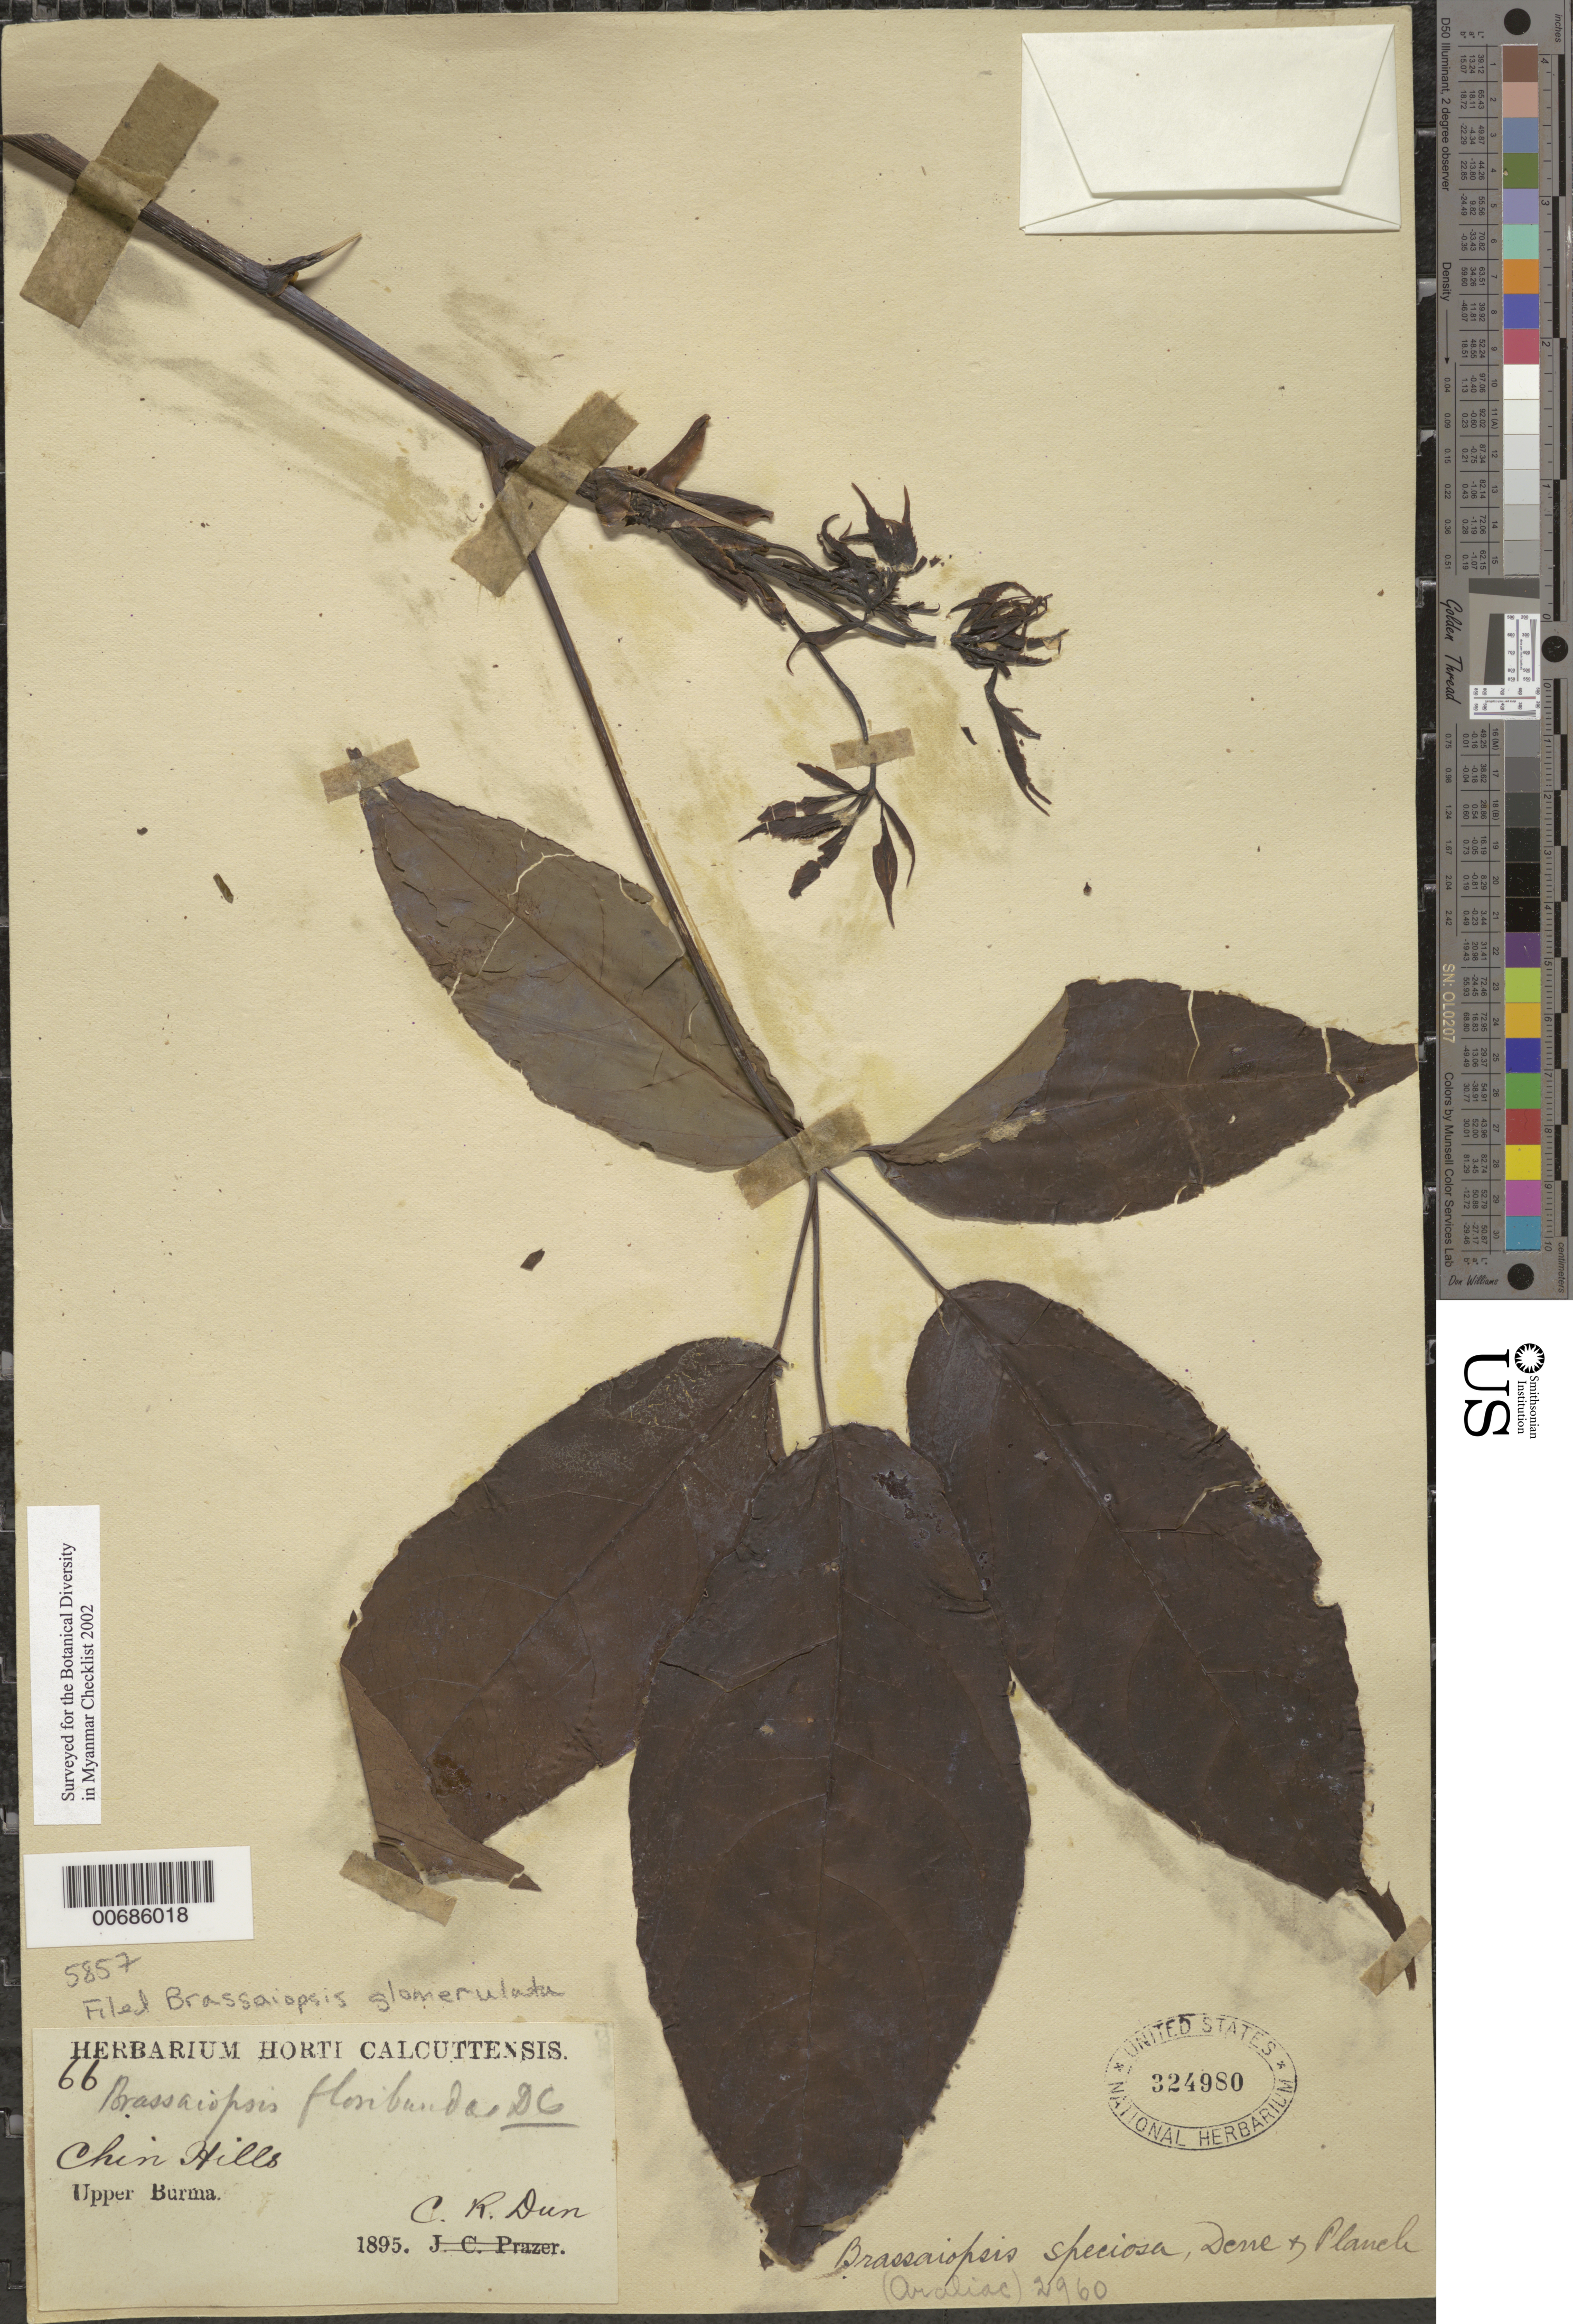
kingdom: Plantae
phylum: Tracheophyta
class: Magnoliopsida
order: Apiales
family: Araliaceae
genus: Brassaiopsis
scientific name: Brassaiopsis glomerulata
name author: (Blume) Regel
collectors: Dun, C.R.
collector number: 66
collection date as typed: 1895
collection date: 1895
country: Myanmar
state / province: Chin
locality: Chin Hills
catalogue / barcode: US 324980